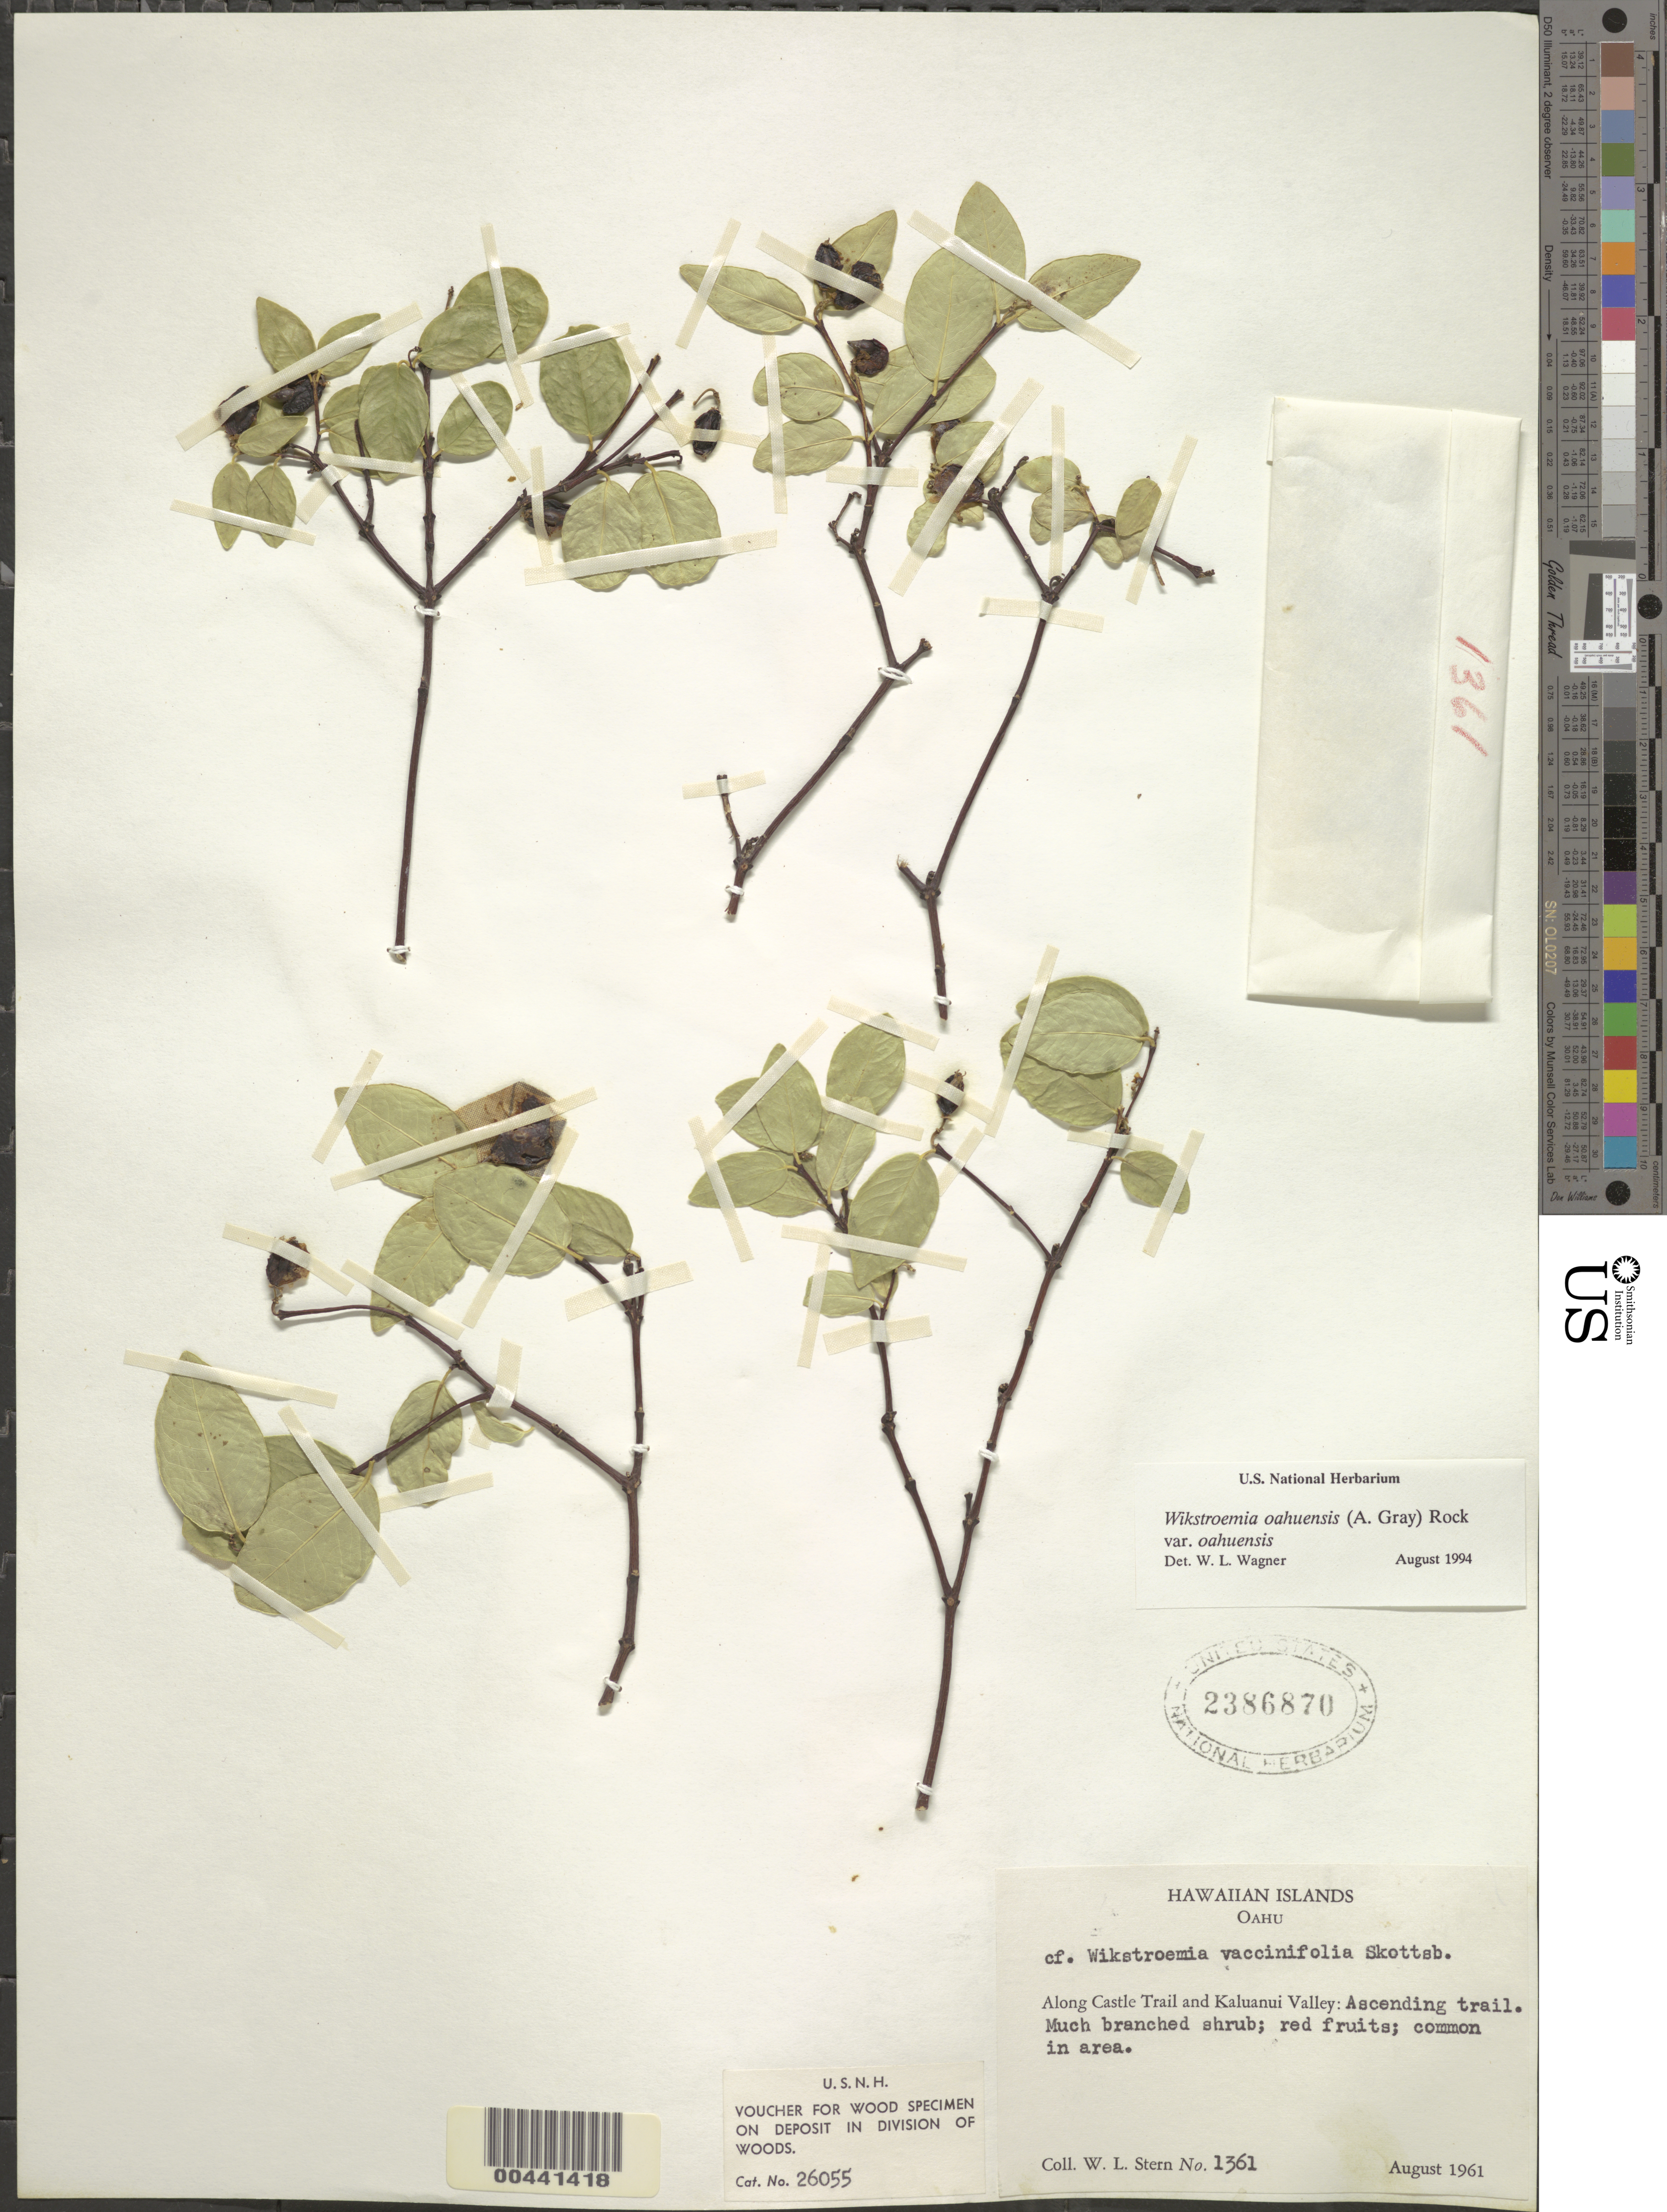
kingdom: Plantae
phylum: Tracheophyta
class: Magnoliopsida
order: Malvales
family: Thymelaeaceae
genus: Wikstroemia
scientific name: Wikstroemia oahuensis var. oahuensis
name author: (A. Gray) Rock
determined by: Wagner, W. L., (BOT), Smithsonian Institution - National Museum of Natural History (UNITED STATES)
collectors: W. L. Stern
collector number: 1361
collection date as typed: Aug 1961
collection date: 1961-08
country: United States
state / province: Hawaii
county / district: Honolulu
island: Oahu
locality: Along Castle Trail and Kaluanui Valley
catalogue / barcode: US 2386870